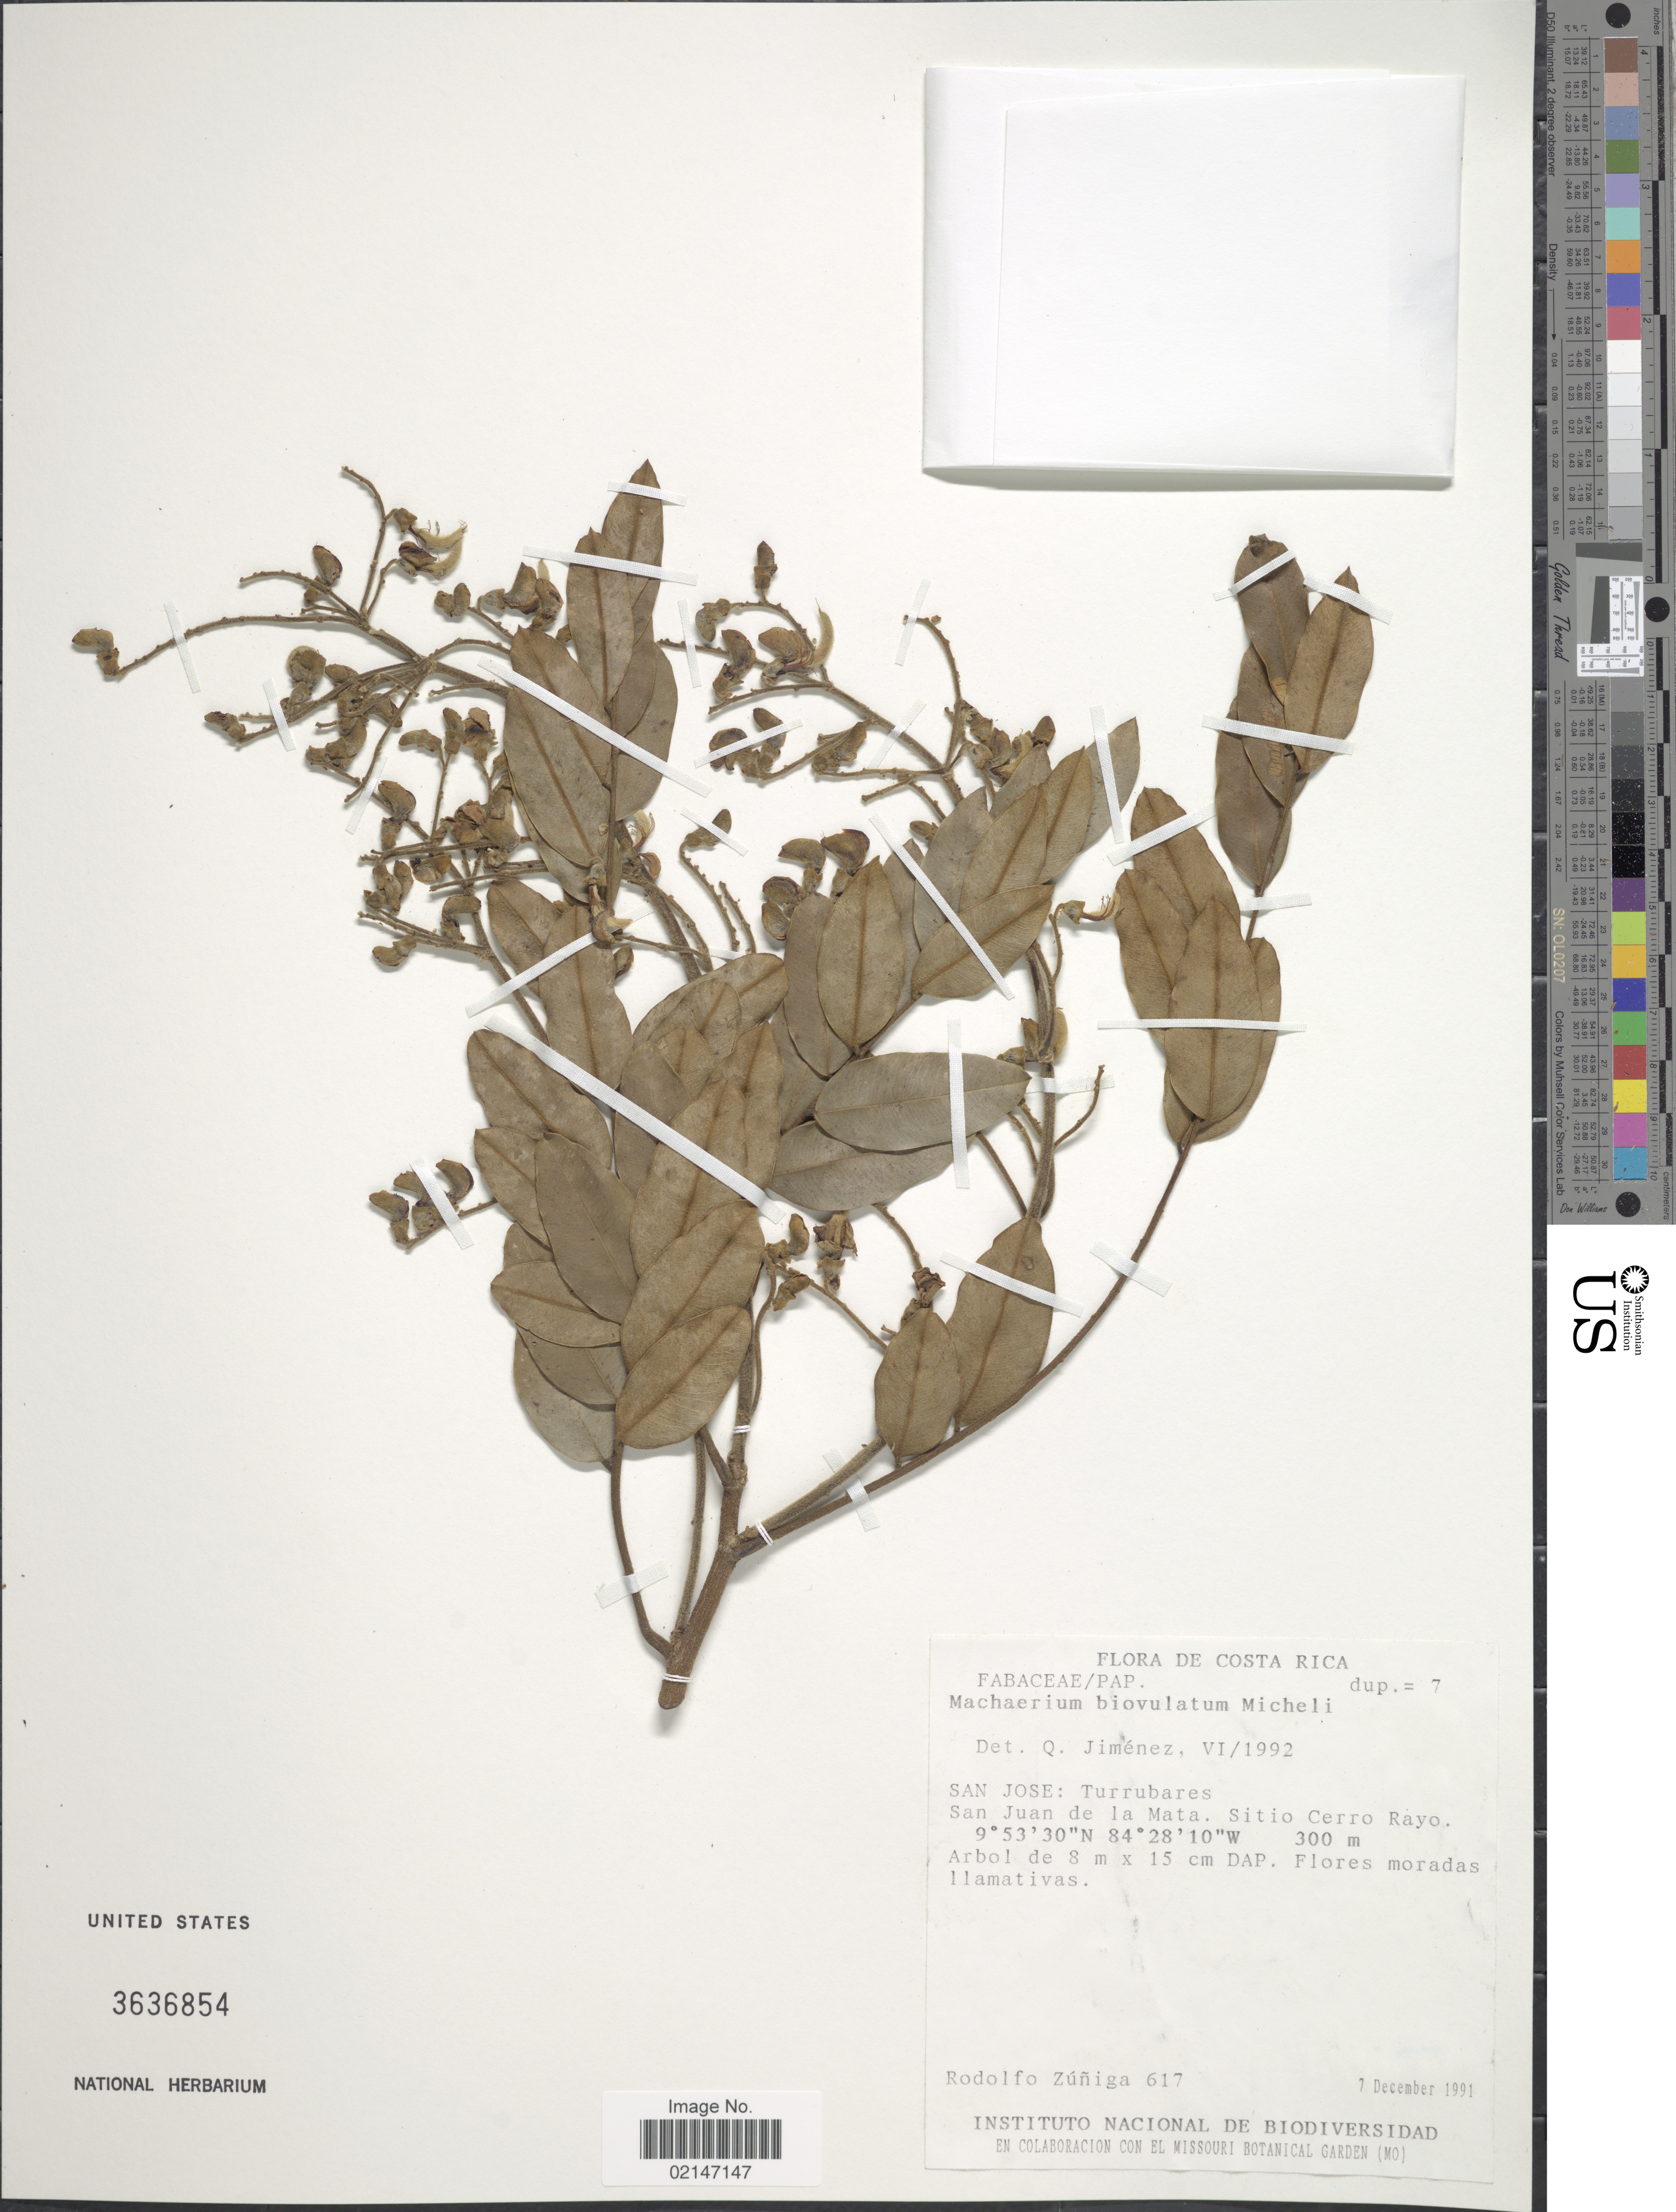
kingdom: Plantae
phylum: Tracheophyta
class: Magnoliopsida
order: Fabales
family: Fabaceae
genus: Machaerium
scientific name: Machaerium biovulatum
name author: Micheli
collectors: R. Zuniga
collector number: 617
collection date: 1991-12-07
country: Costa Rica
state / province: San José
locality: Turrubares, San Juan de la Mata, Sitio Cerro Rayo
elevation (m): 300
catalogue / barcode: US 3636854